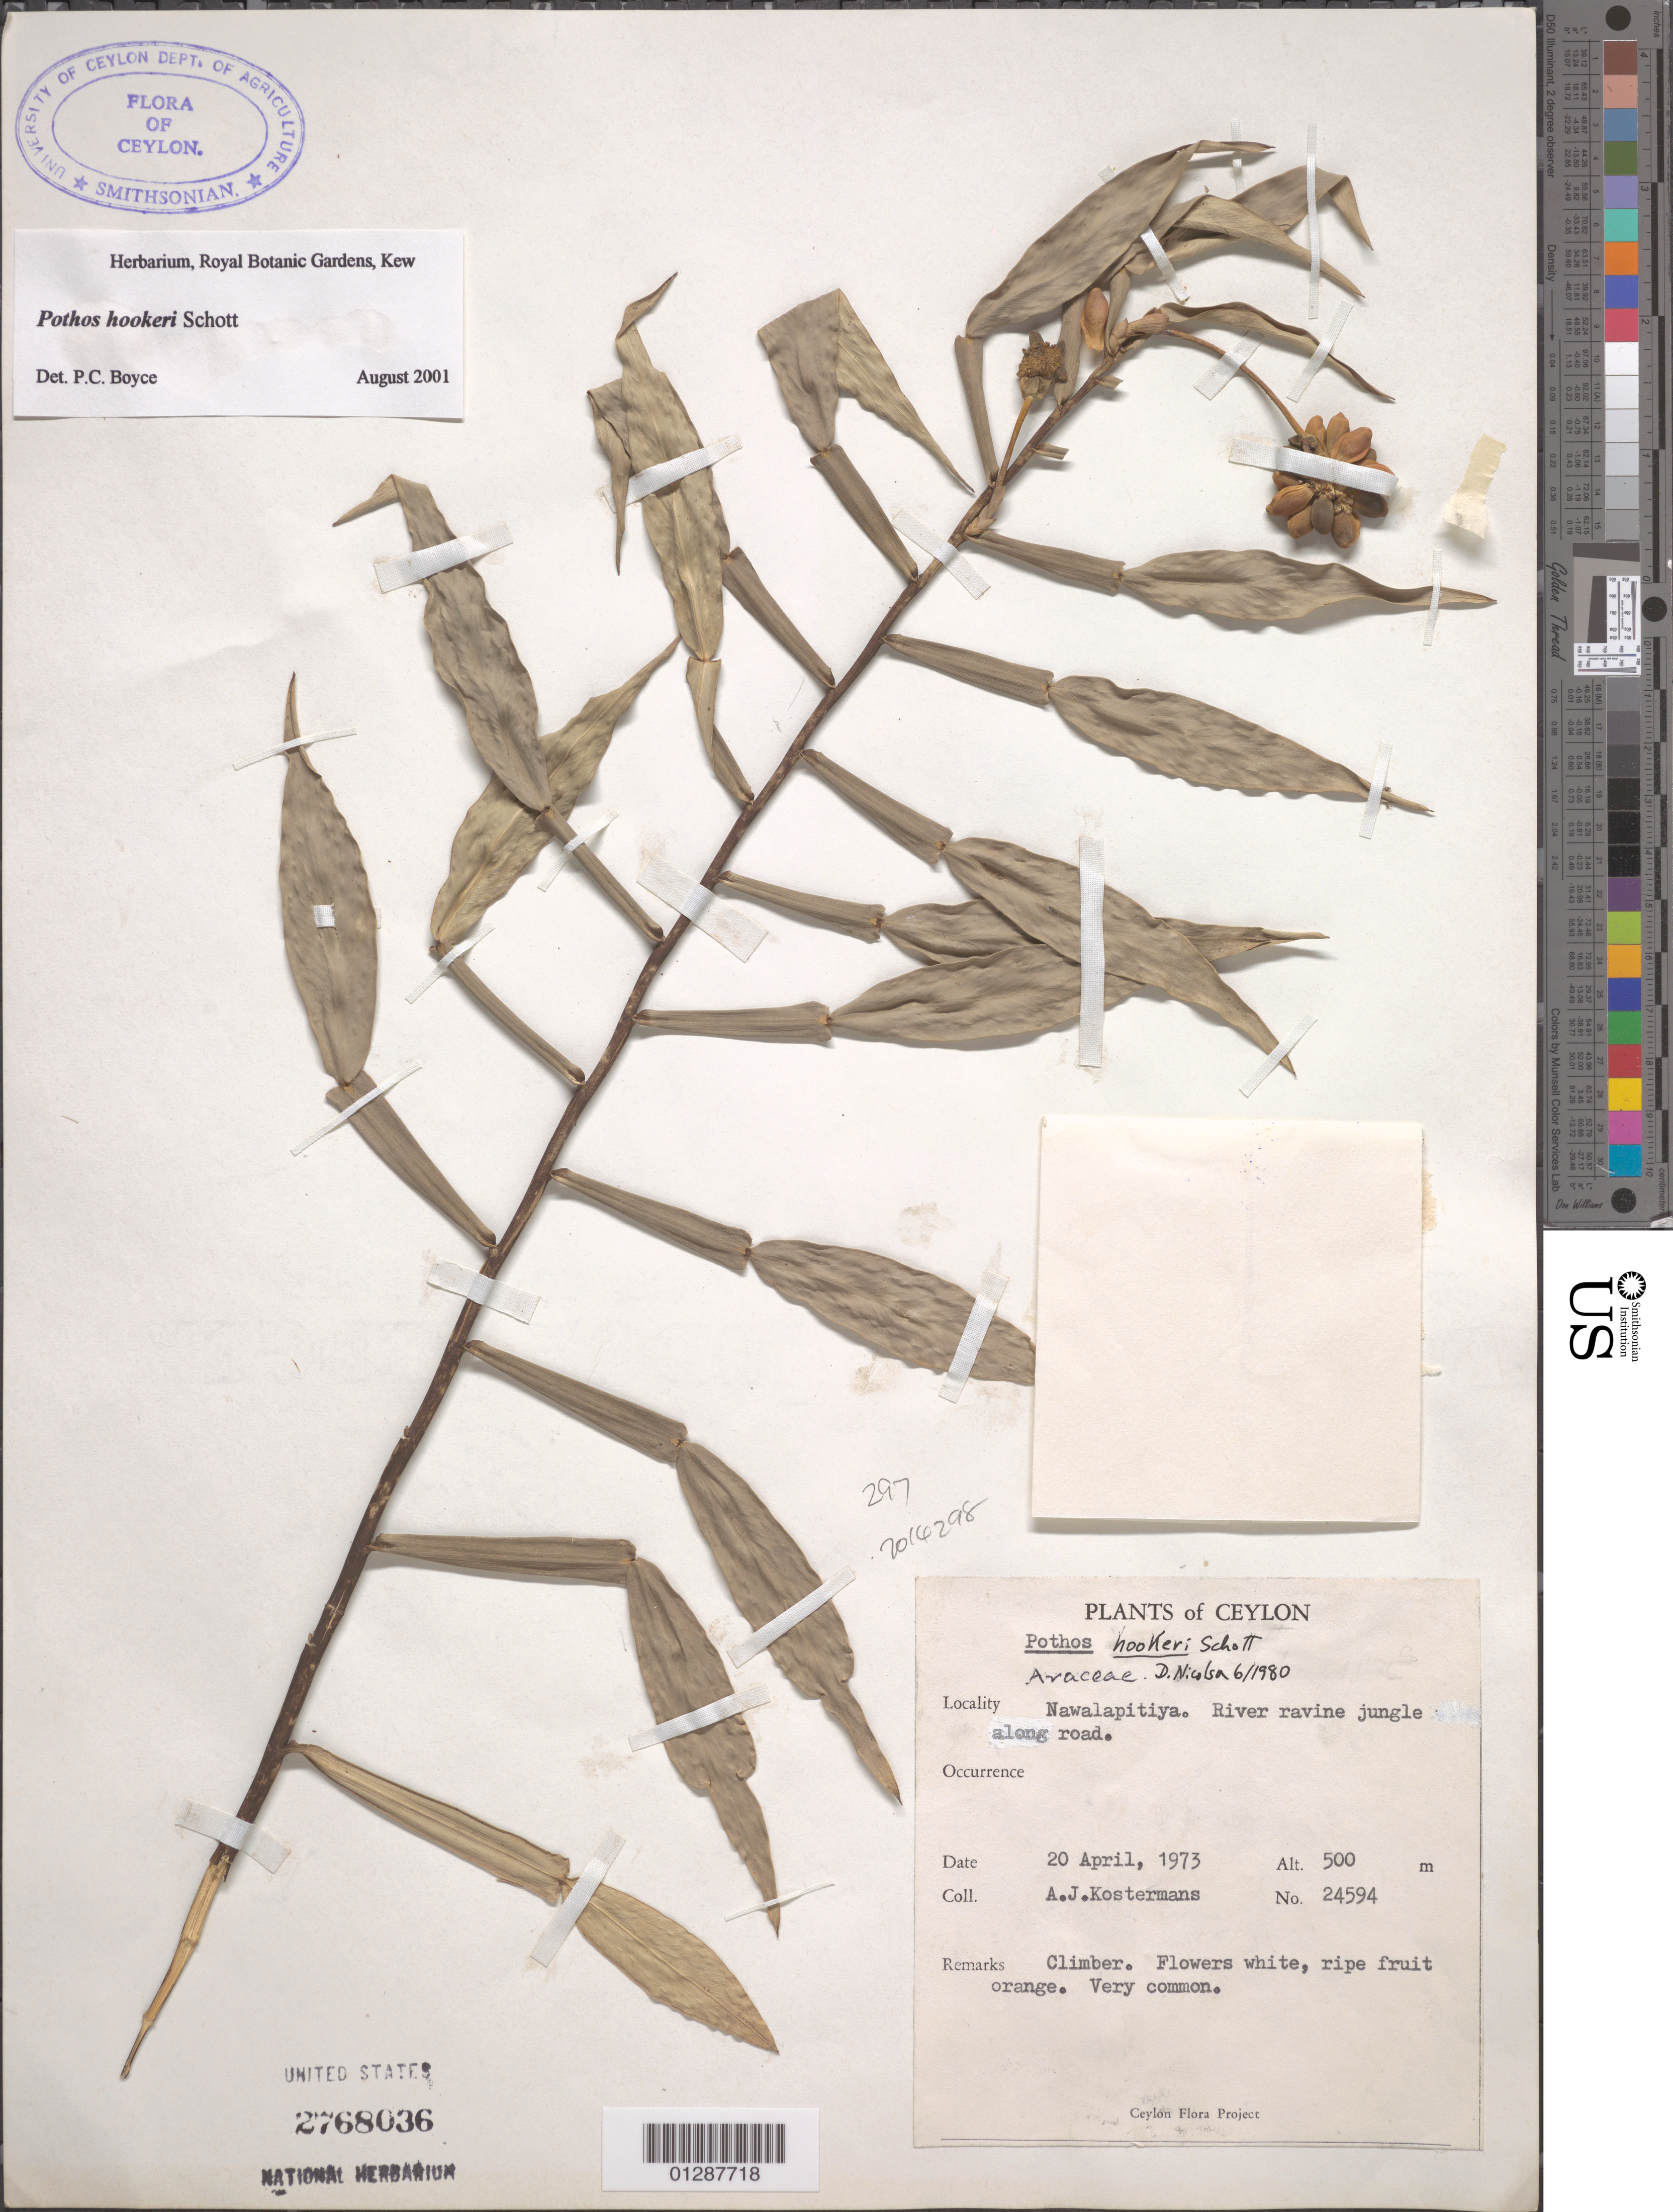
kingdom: Plantae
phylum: Tracheophyta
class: Liliopsida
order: Alismatales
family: Araceae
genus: Pothos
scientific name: Pothos hookeri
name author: Schott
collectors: A. J. G. Kostermans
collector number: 24594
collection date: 1973-04-20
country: Sri Lanka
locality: Ceylon. Nawalapitiya. River ravine jungle along road.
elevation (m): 500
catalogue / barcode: US 2768036